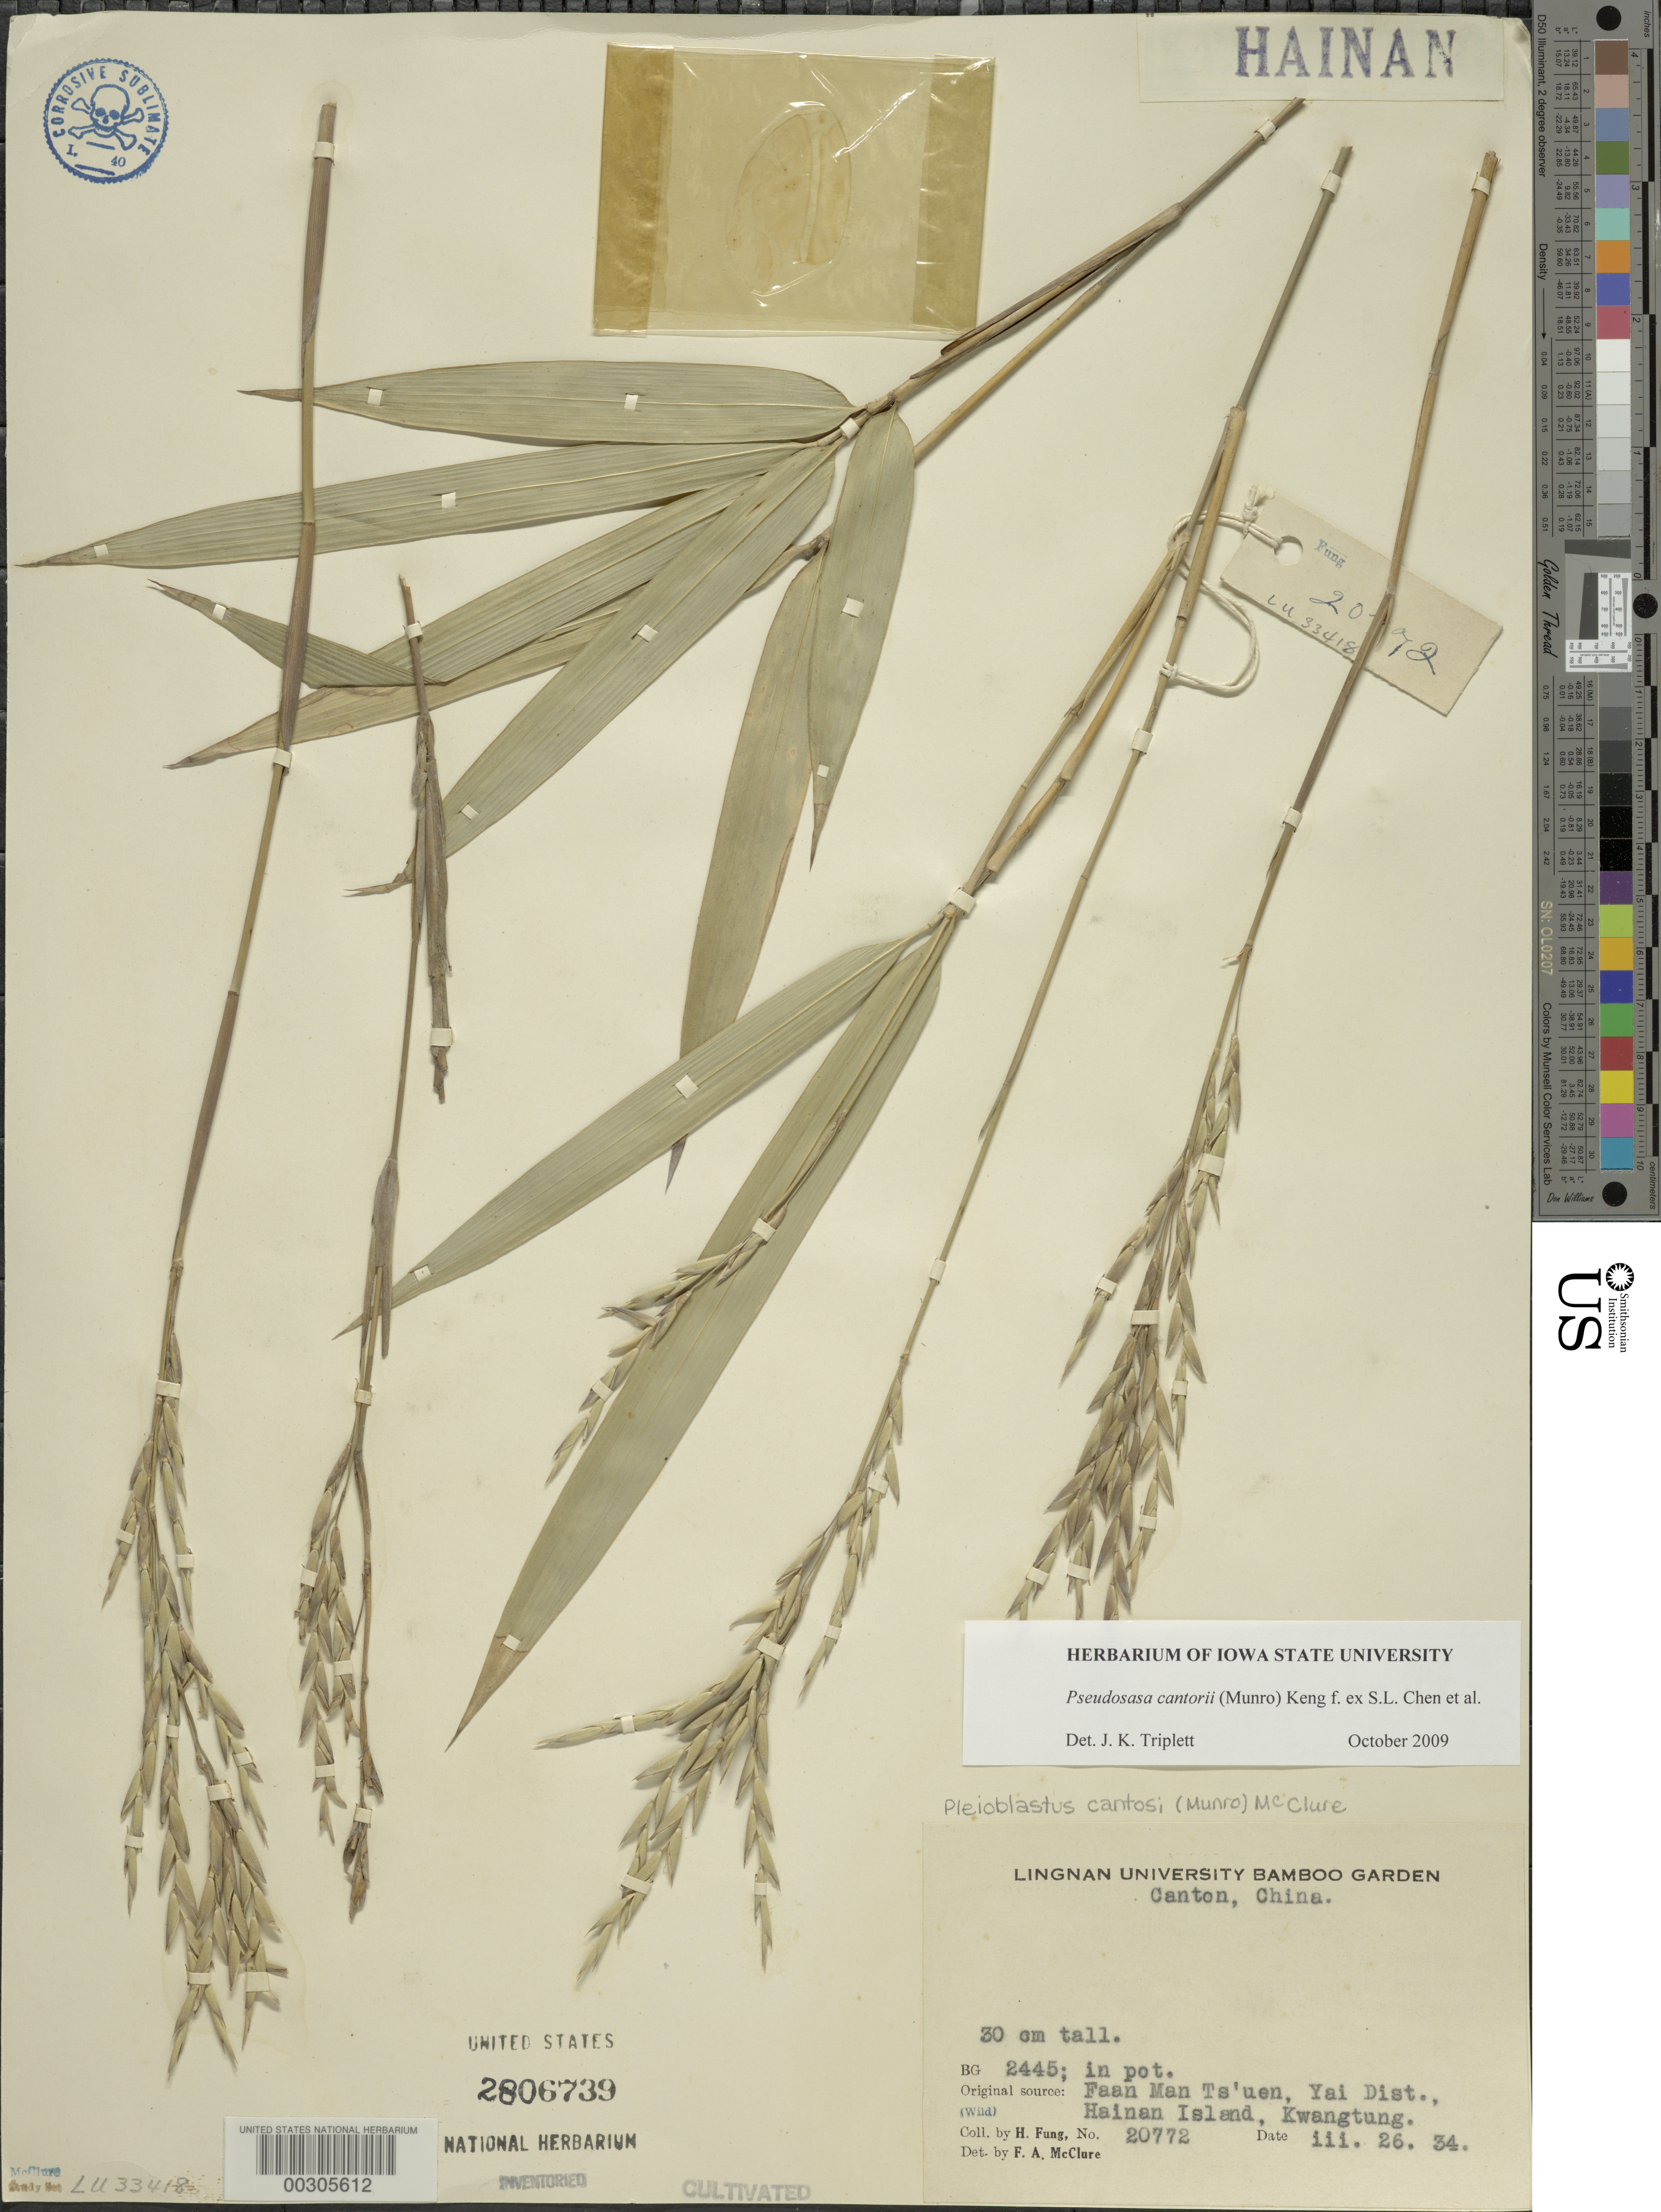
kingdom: Plantae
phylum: Tracheophyta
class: Liliopsida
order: Poales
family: Poaceae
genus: Pseudosasa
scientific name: Pseudosasa cantorii (Munro) Keng f. ex S.L. Chen et al.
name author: (Munro) Keng f. ex S.L. Chen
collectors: H. L. Fung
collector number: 20772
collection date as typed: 26 Mar 1934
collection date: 1934-03-26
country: China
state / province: Guangdong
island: Honam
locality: Lingnan univ. bg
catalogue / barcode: US 2806739